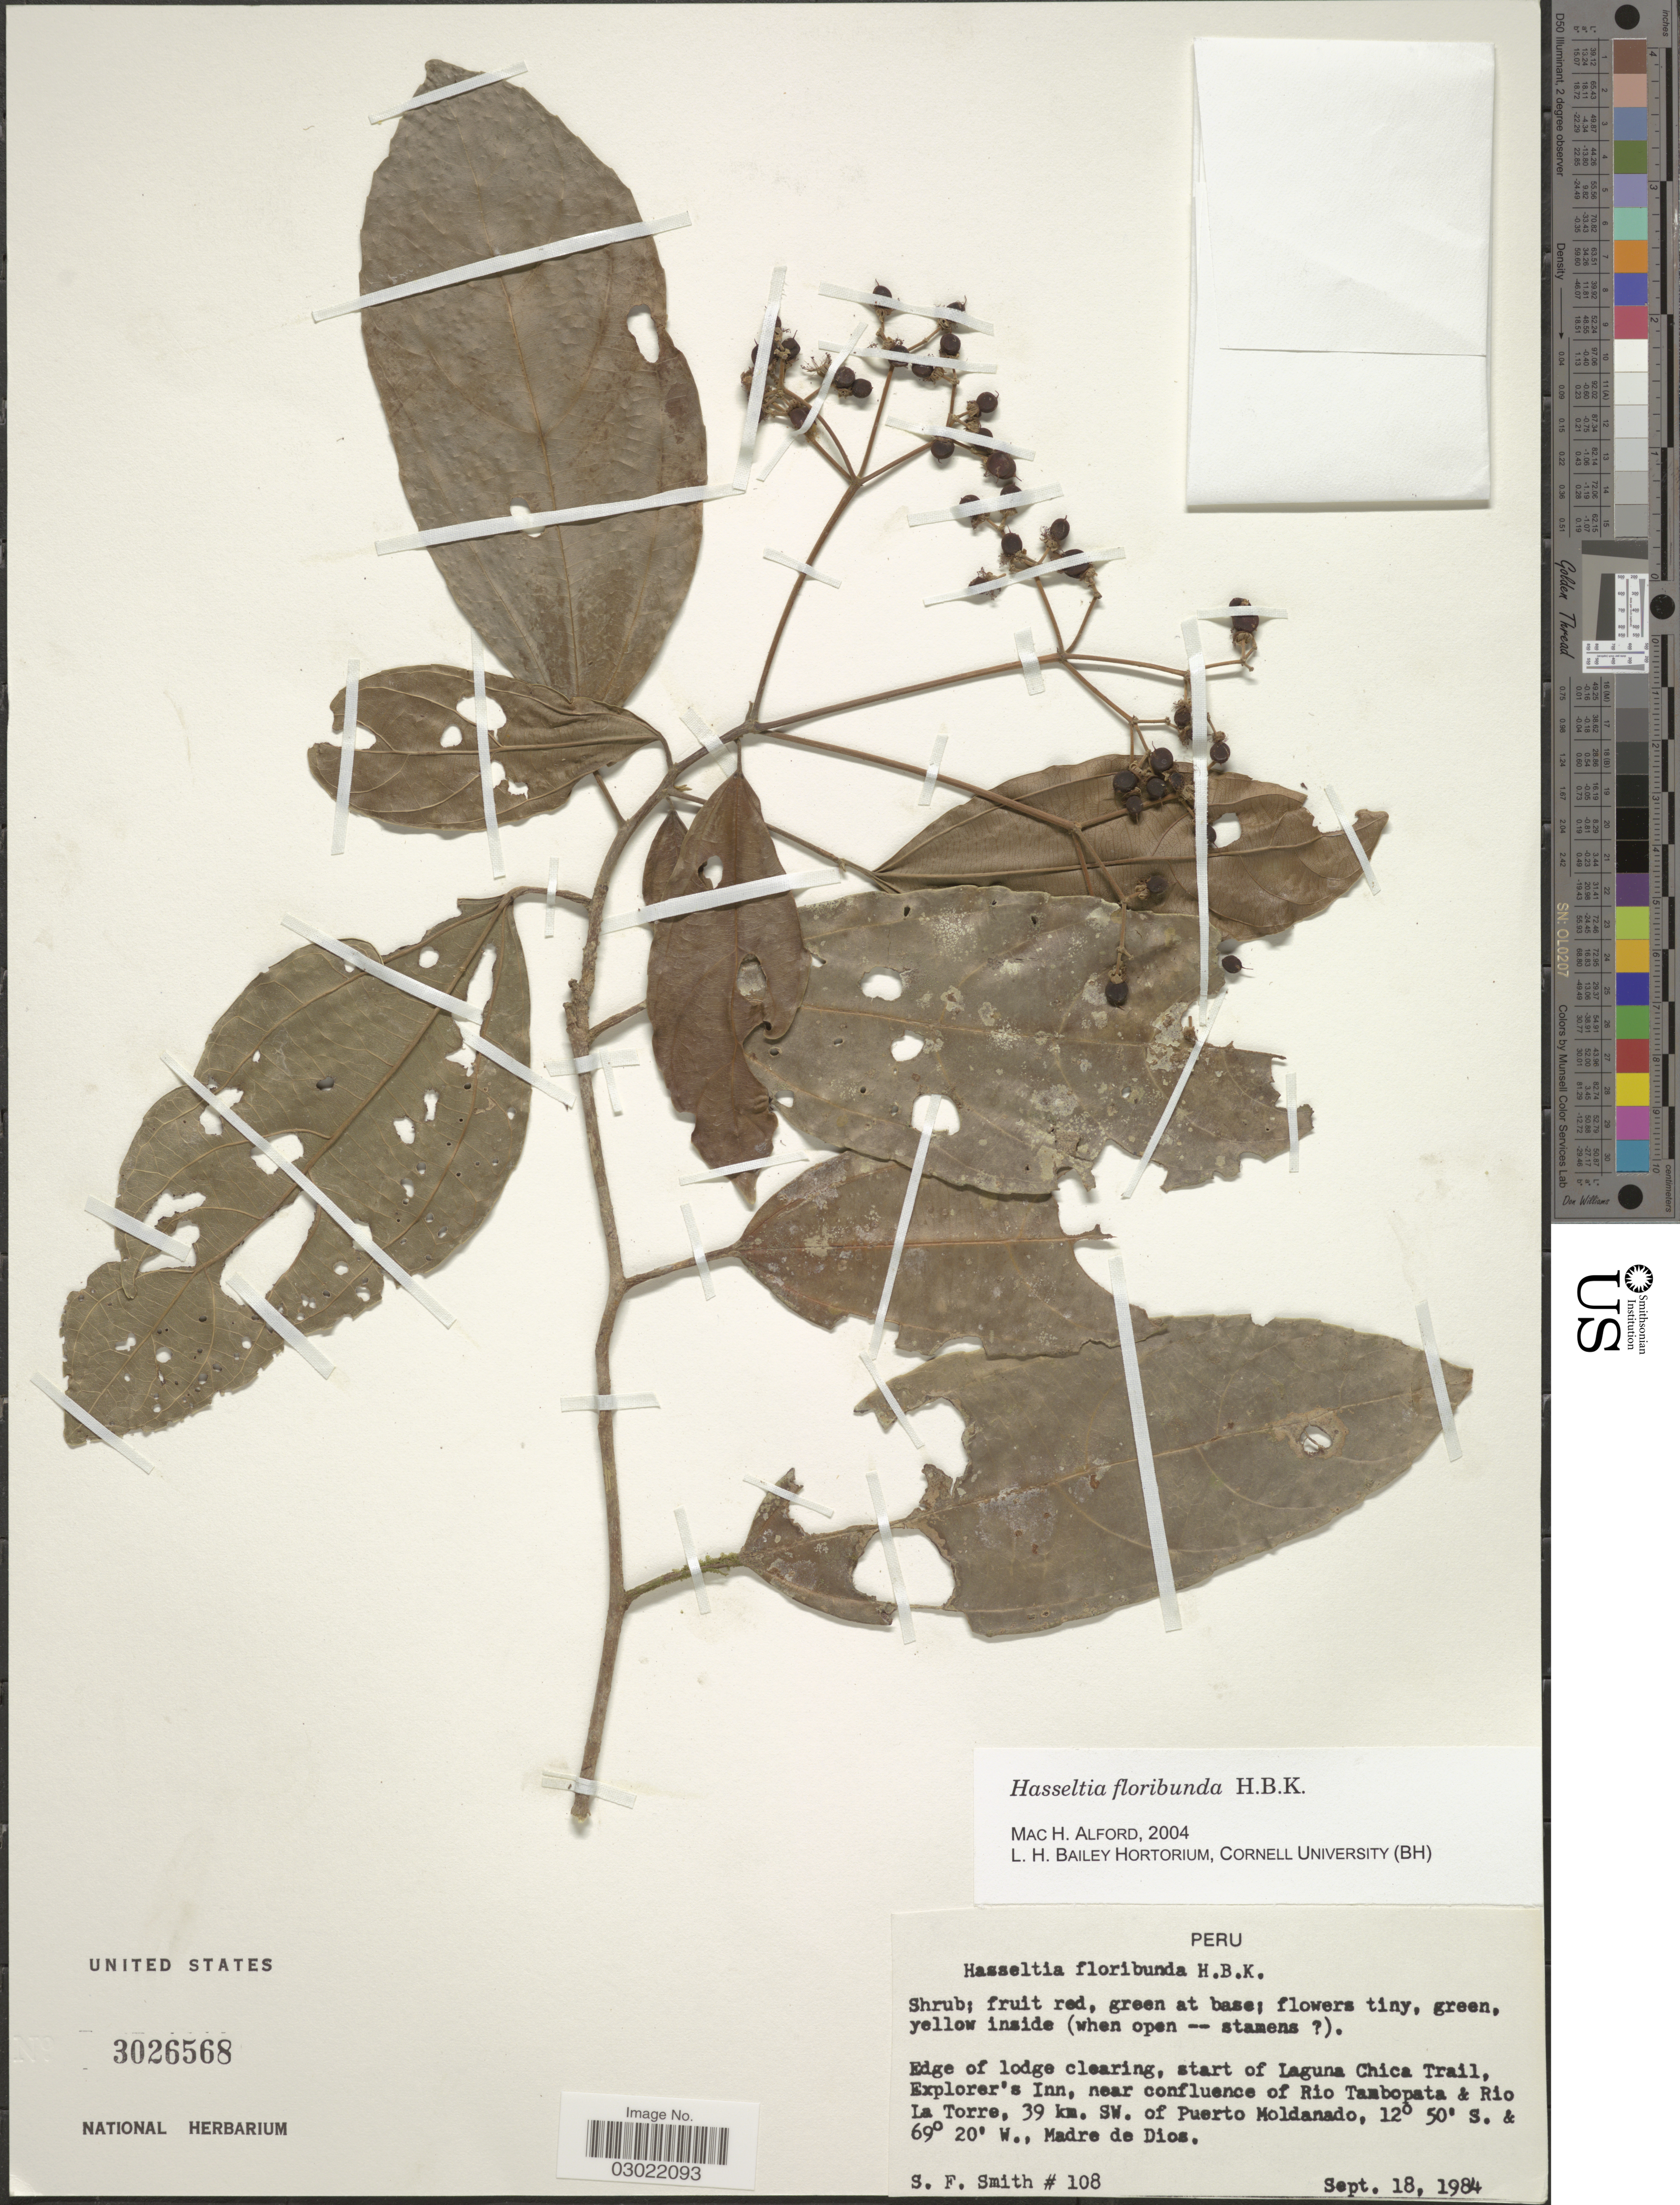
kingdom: Plantae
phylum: Tracheophyta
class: Magnoliopsida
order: Malpighiales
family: Salicaceae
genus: Hasseltia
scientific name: Hasseltia floribunda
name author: Kunth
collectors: S.F. Smith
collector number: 108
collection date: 1984-09-18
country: Peru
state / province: Madre de Dios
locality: Edge of lodge clearing, start of Laguna Chica Trail, Explorer's Inn, near confluence of Rio Tambopata & Rio La Torre, 39 km. SW. of Puerto Moldanado.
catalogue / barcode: US 3026568